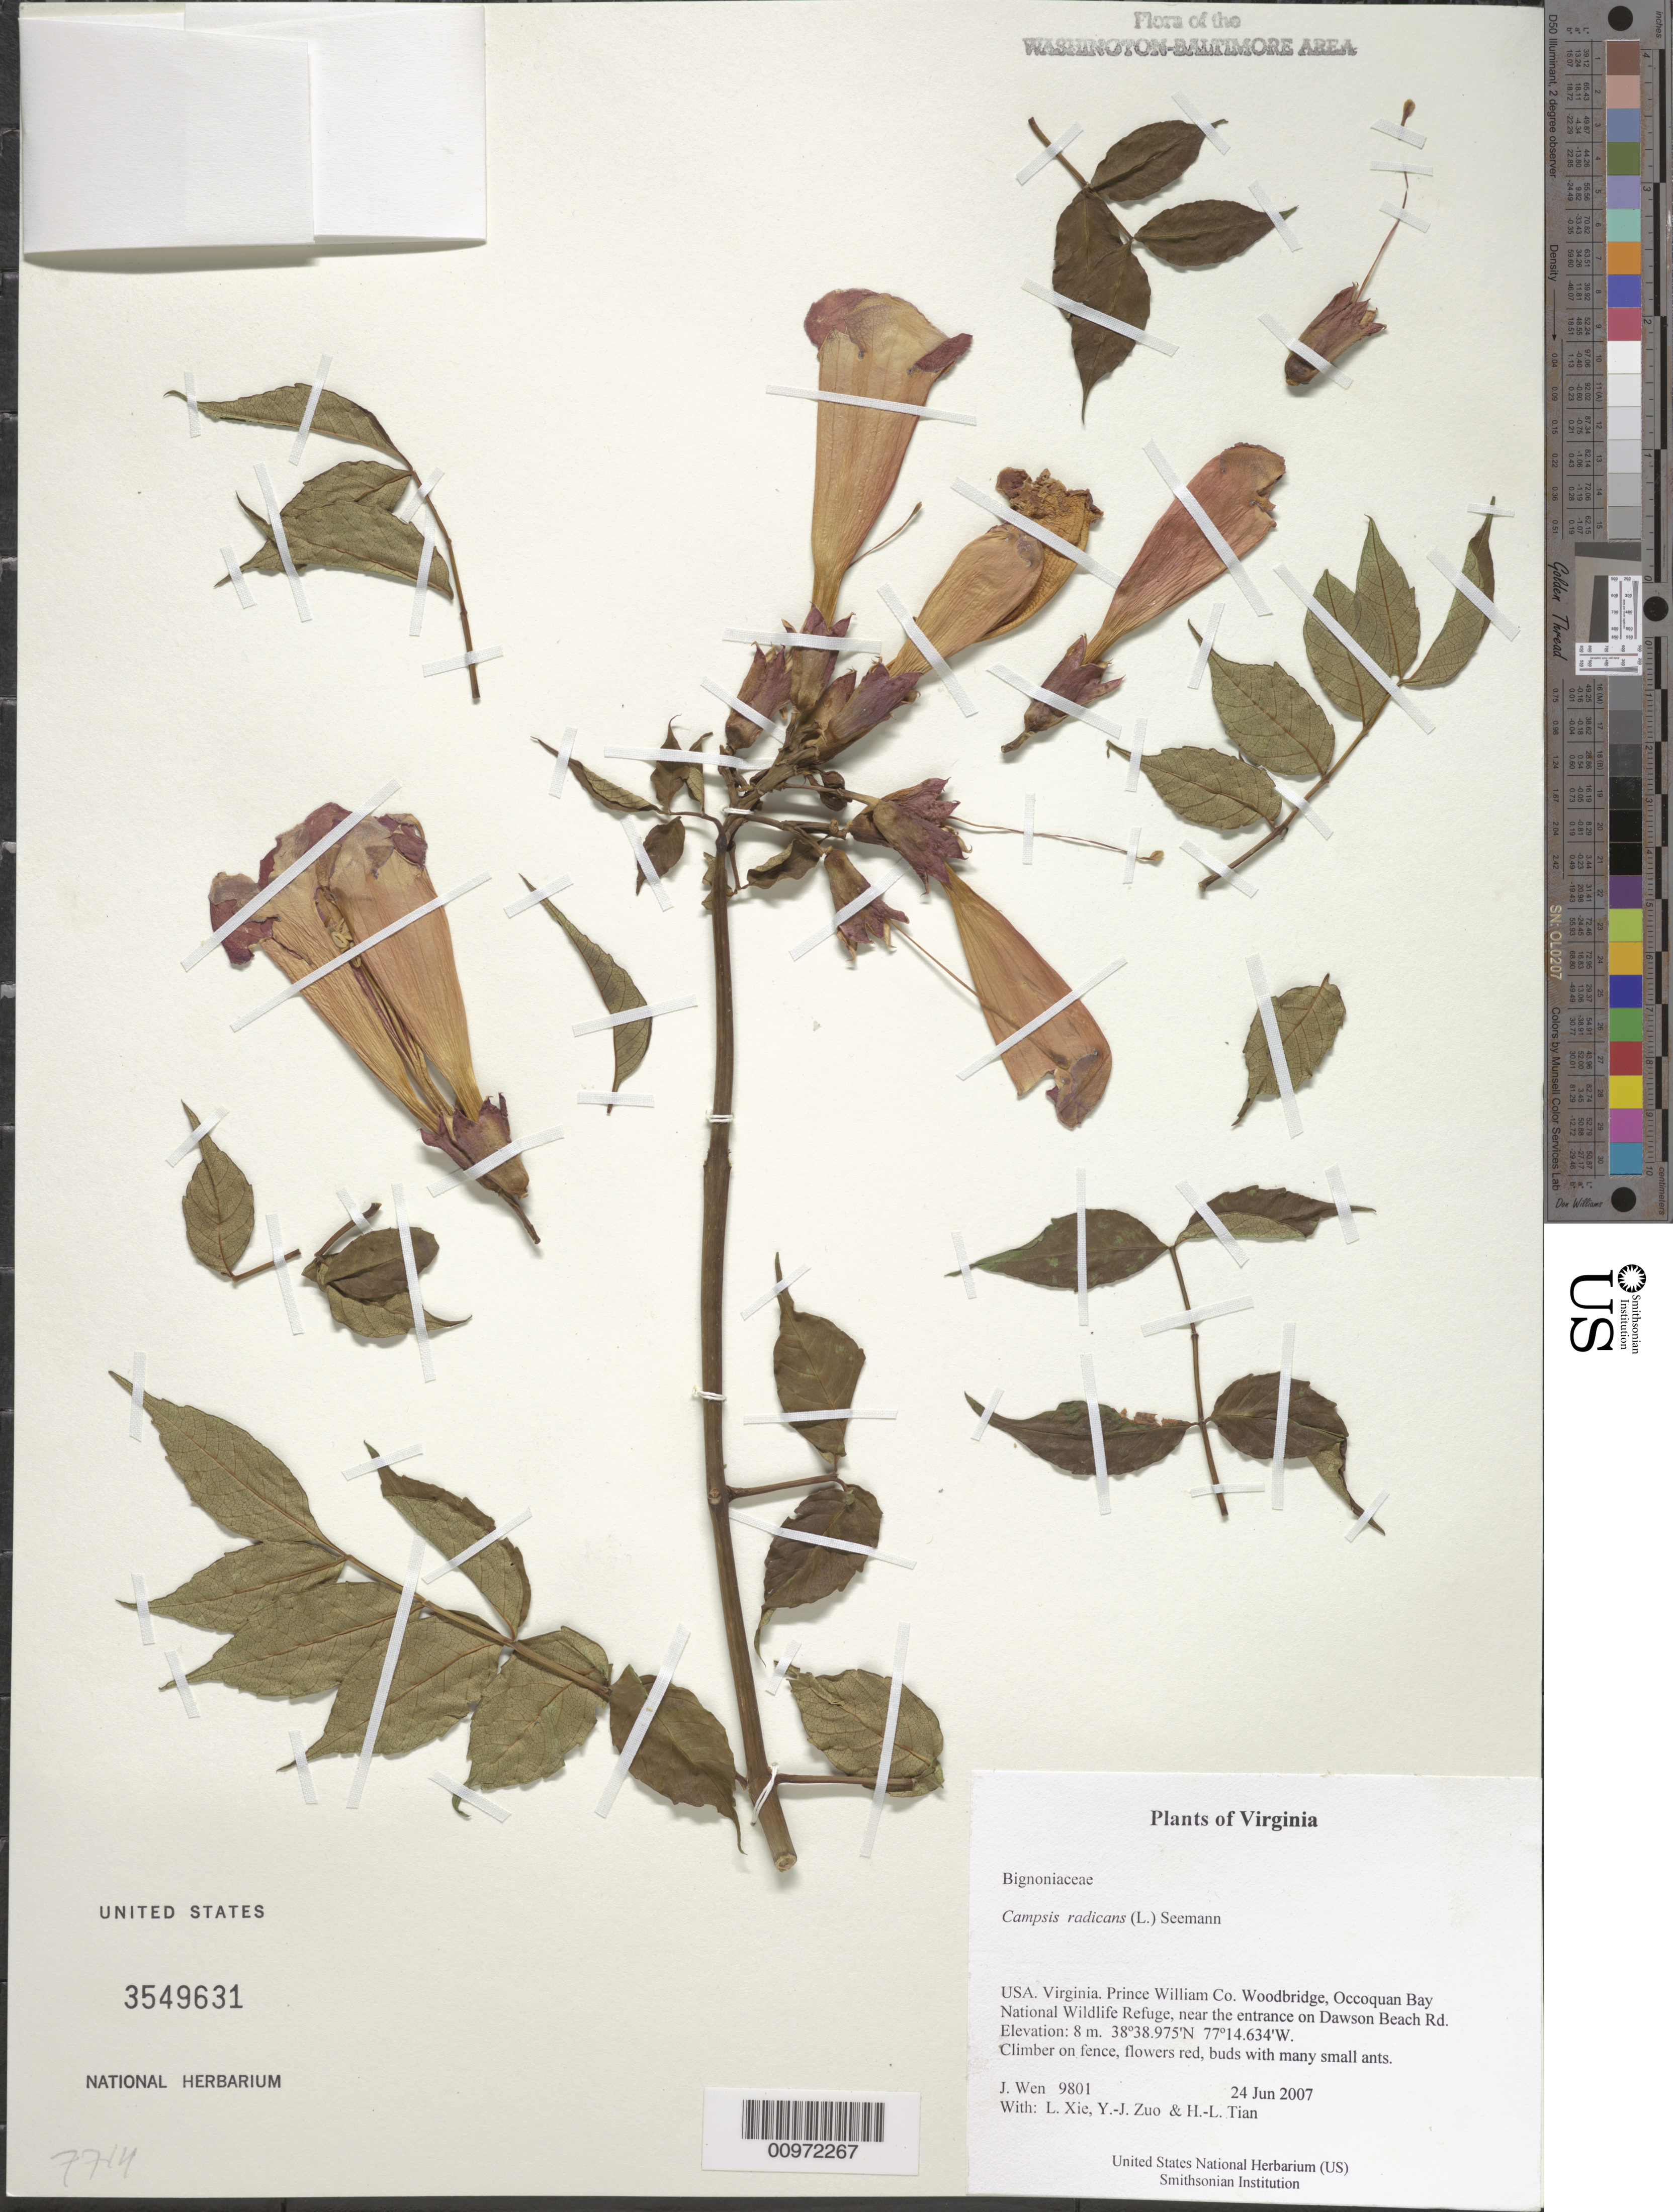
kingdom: Plantae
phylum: Tracheophyta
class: Magnoliopsida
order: Lamiales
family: Bignoniaceae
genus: Campsis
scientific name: Campsis radicans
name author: (L.) Seem.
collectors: J. Wen, L. Xie, Y. Zuo & H. Tian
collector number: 9801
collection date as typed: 24 Jun 2007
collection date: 2007-06-24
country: United States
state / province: Virginia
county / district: Prince William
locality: Woodbridge, Occoquan Bay National Wildlife Refuge, near the entrance on Dawson Beach Rd.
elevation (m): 9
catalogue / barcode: US 3549631